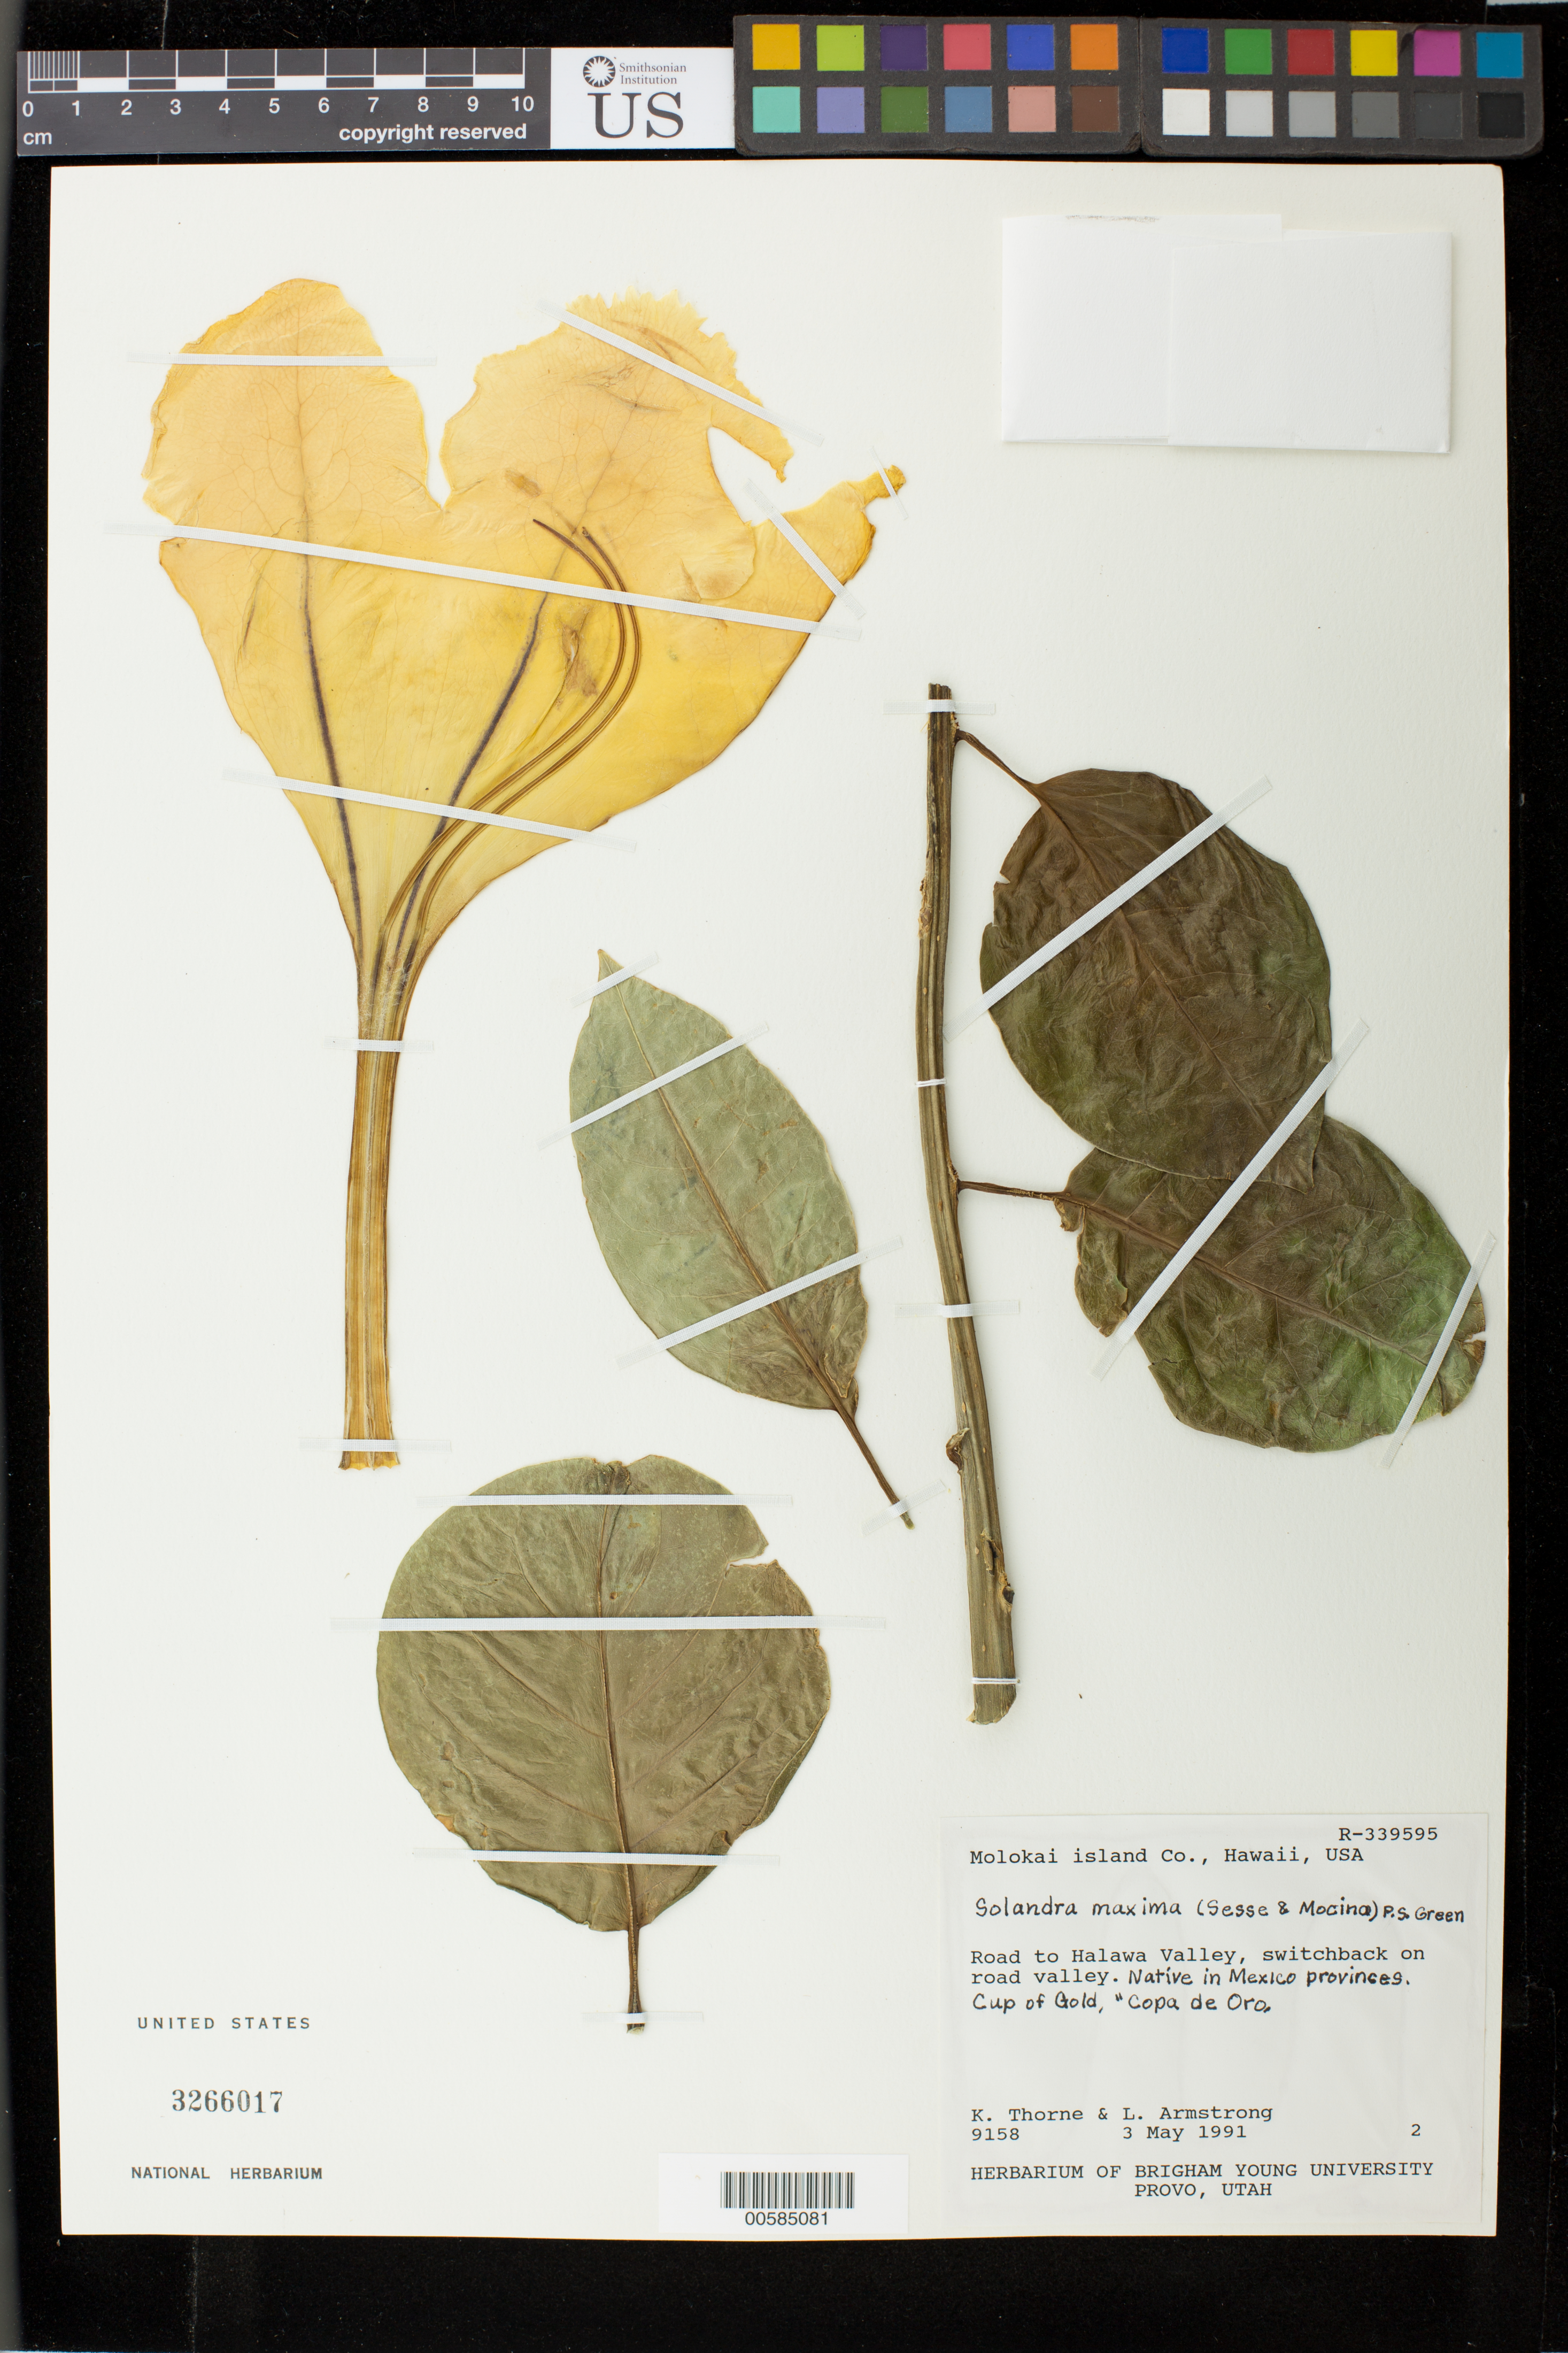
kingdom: Plantae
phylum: Tracheophyta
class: Magnoliopsida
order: Solanales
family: Solanaceae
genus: Solandra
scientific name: Solandra maxima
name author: (Sessé & Moc.) P.S. Green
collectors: K. Thorne & L. Armstrong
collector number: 9158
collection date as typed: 3 May 1991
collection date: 1991-05-03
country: United States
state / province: Hawaii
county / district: Maui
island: Moloka'i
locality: Road to Halawa Valley.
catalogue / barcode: US 3266017